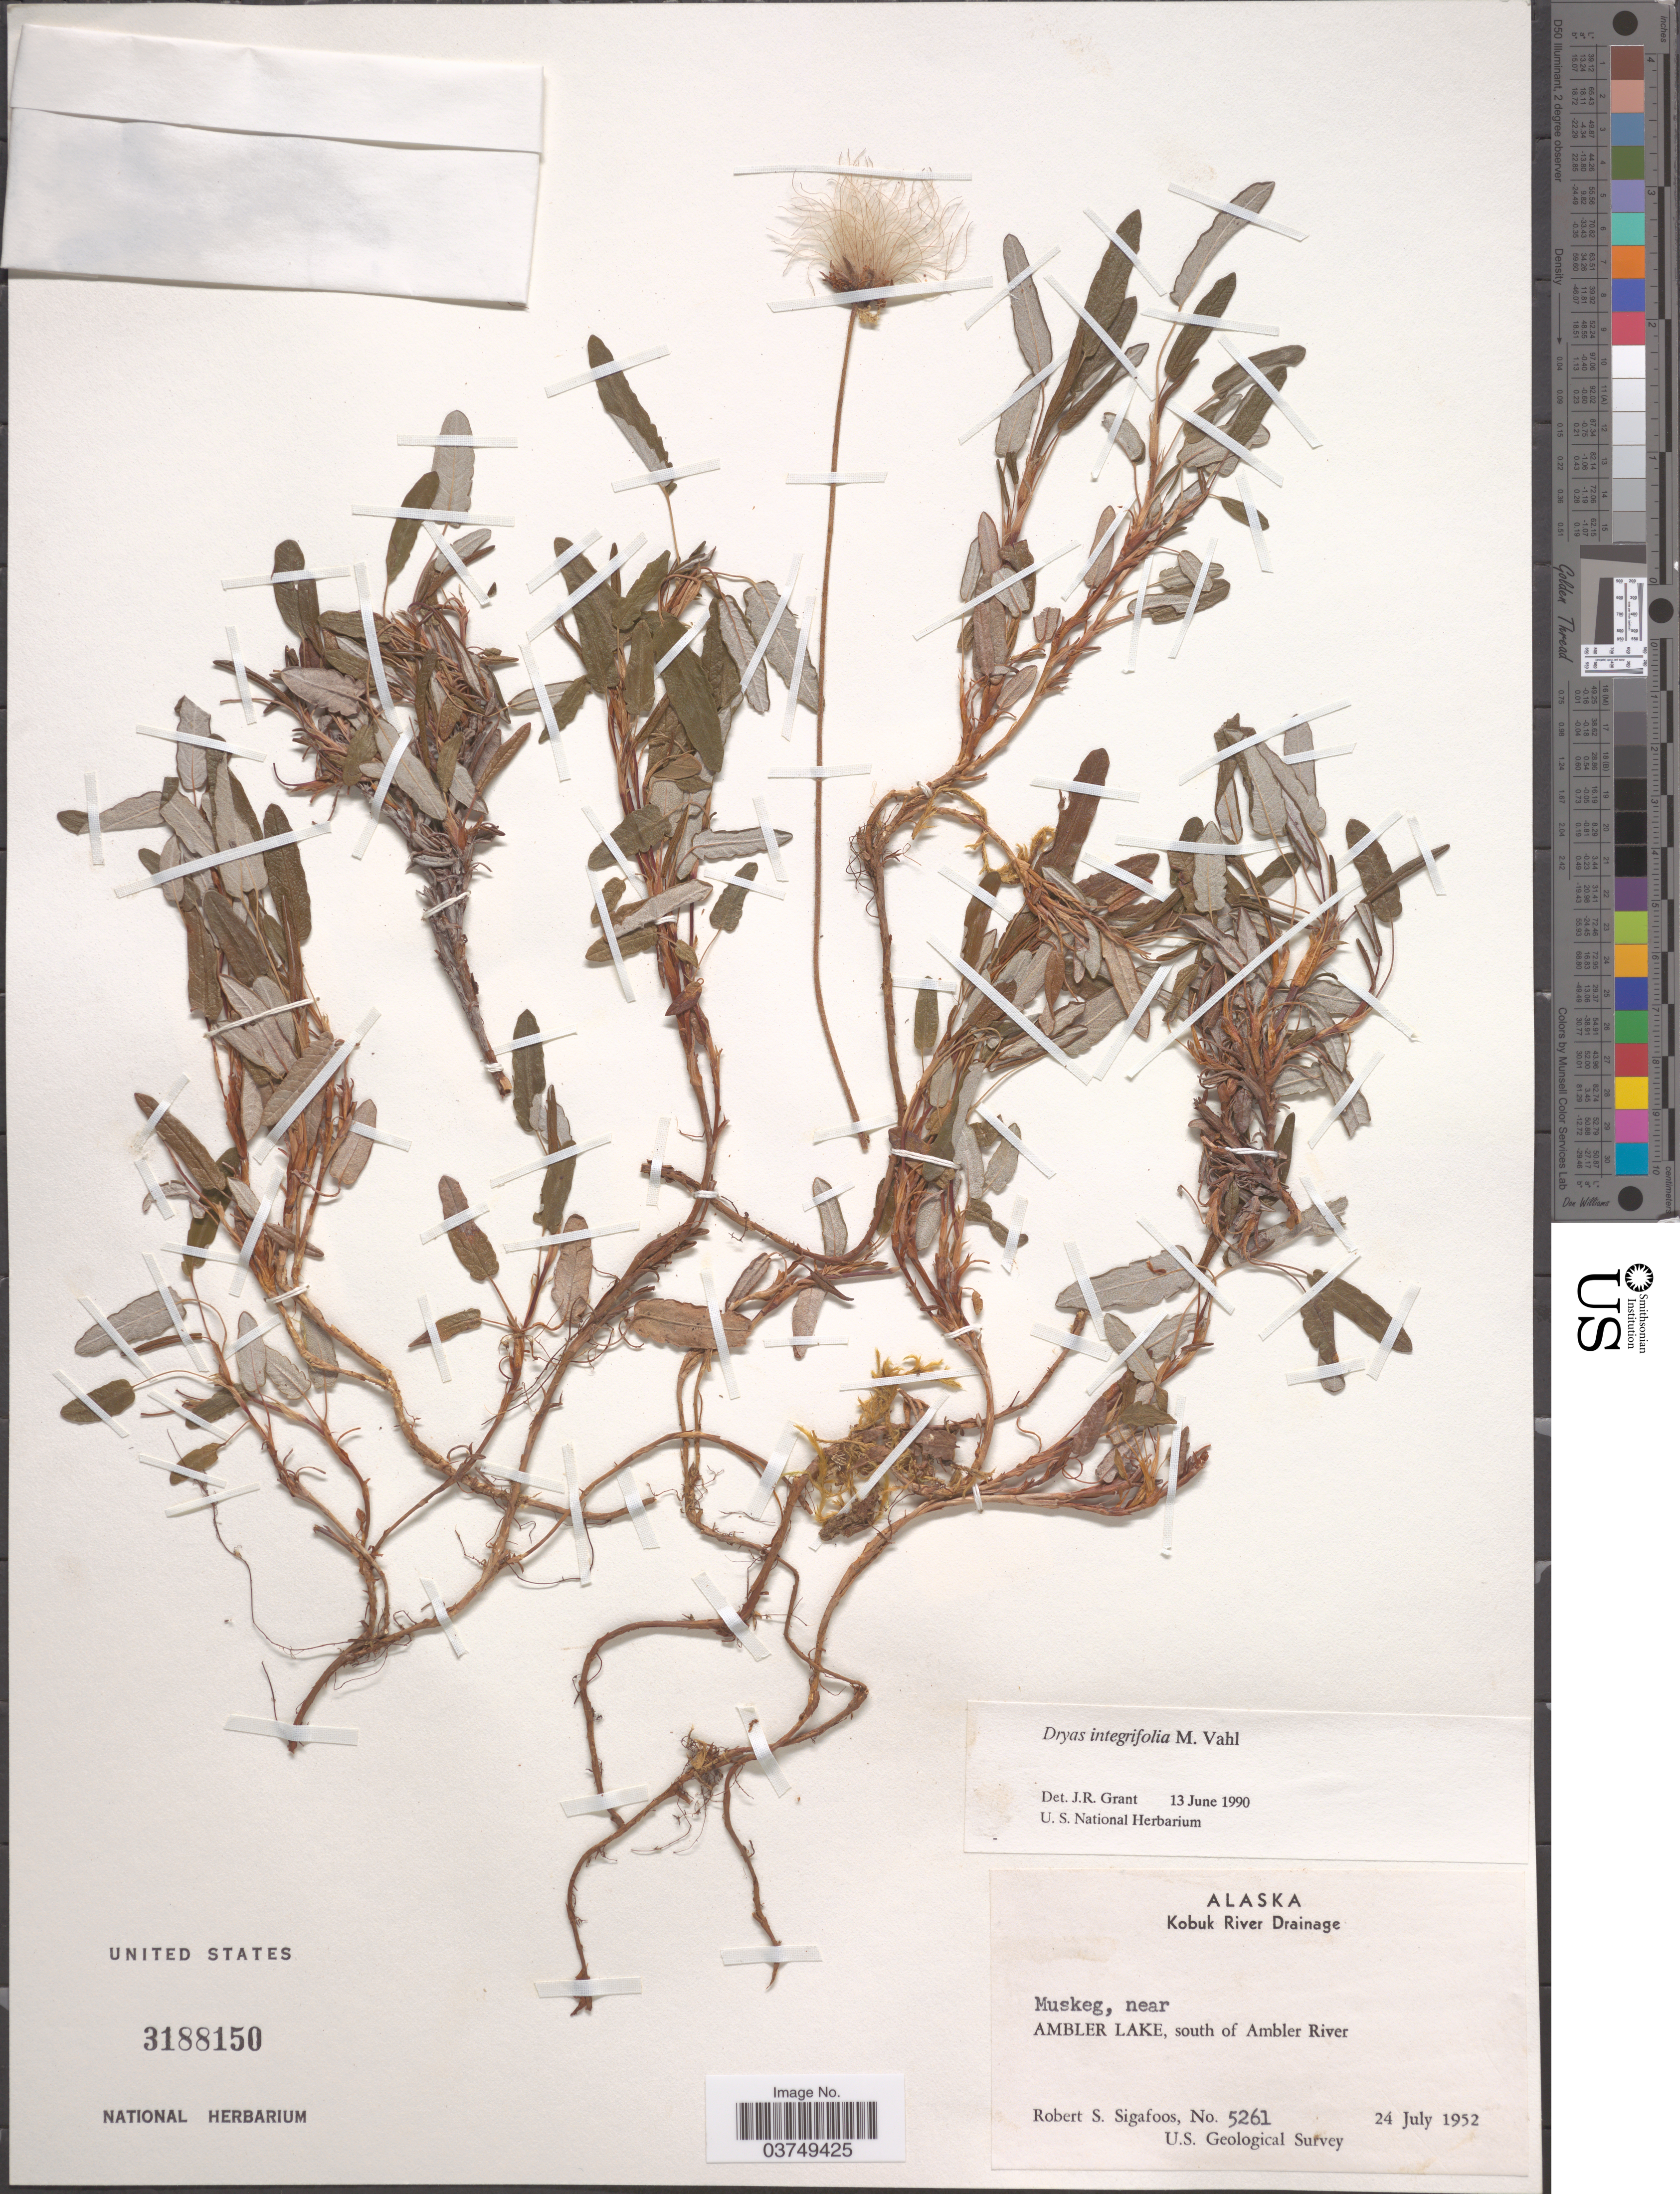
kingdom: Plantae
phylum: Tracheophyta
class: Magnoliopsida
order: Rosales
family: Rosaceae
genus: Dryas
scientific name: Dryas integrifolia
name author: Vahl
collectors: R. Sigafoos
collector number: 5261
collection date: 1952-07-24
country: United States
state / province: Alaska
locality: Kobuk River Drainage. Muskeg, near Ambler Lake, south of Ambler River.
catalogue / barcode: US 3188150